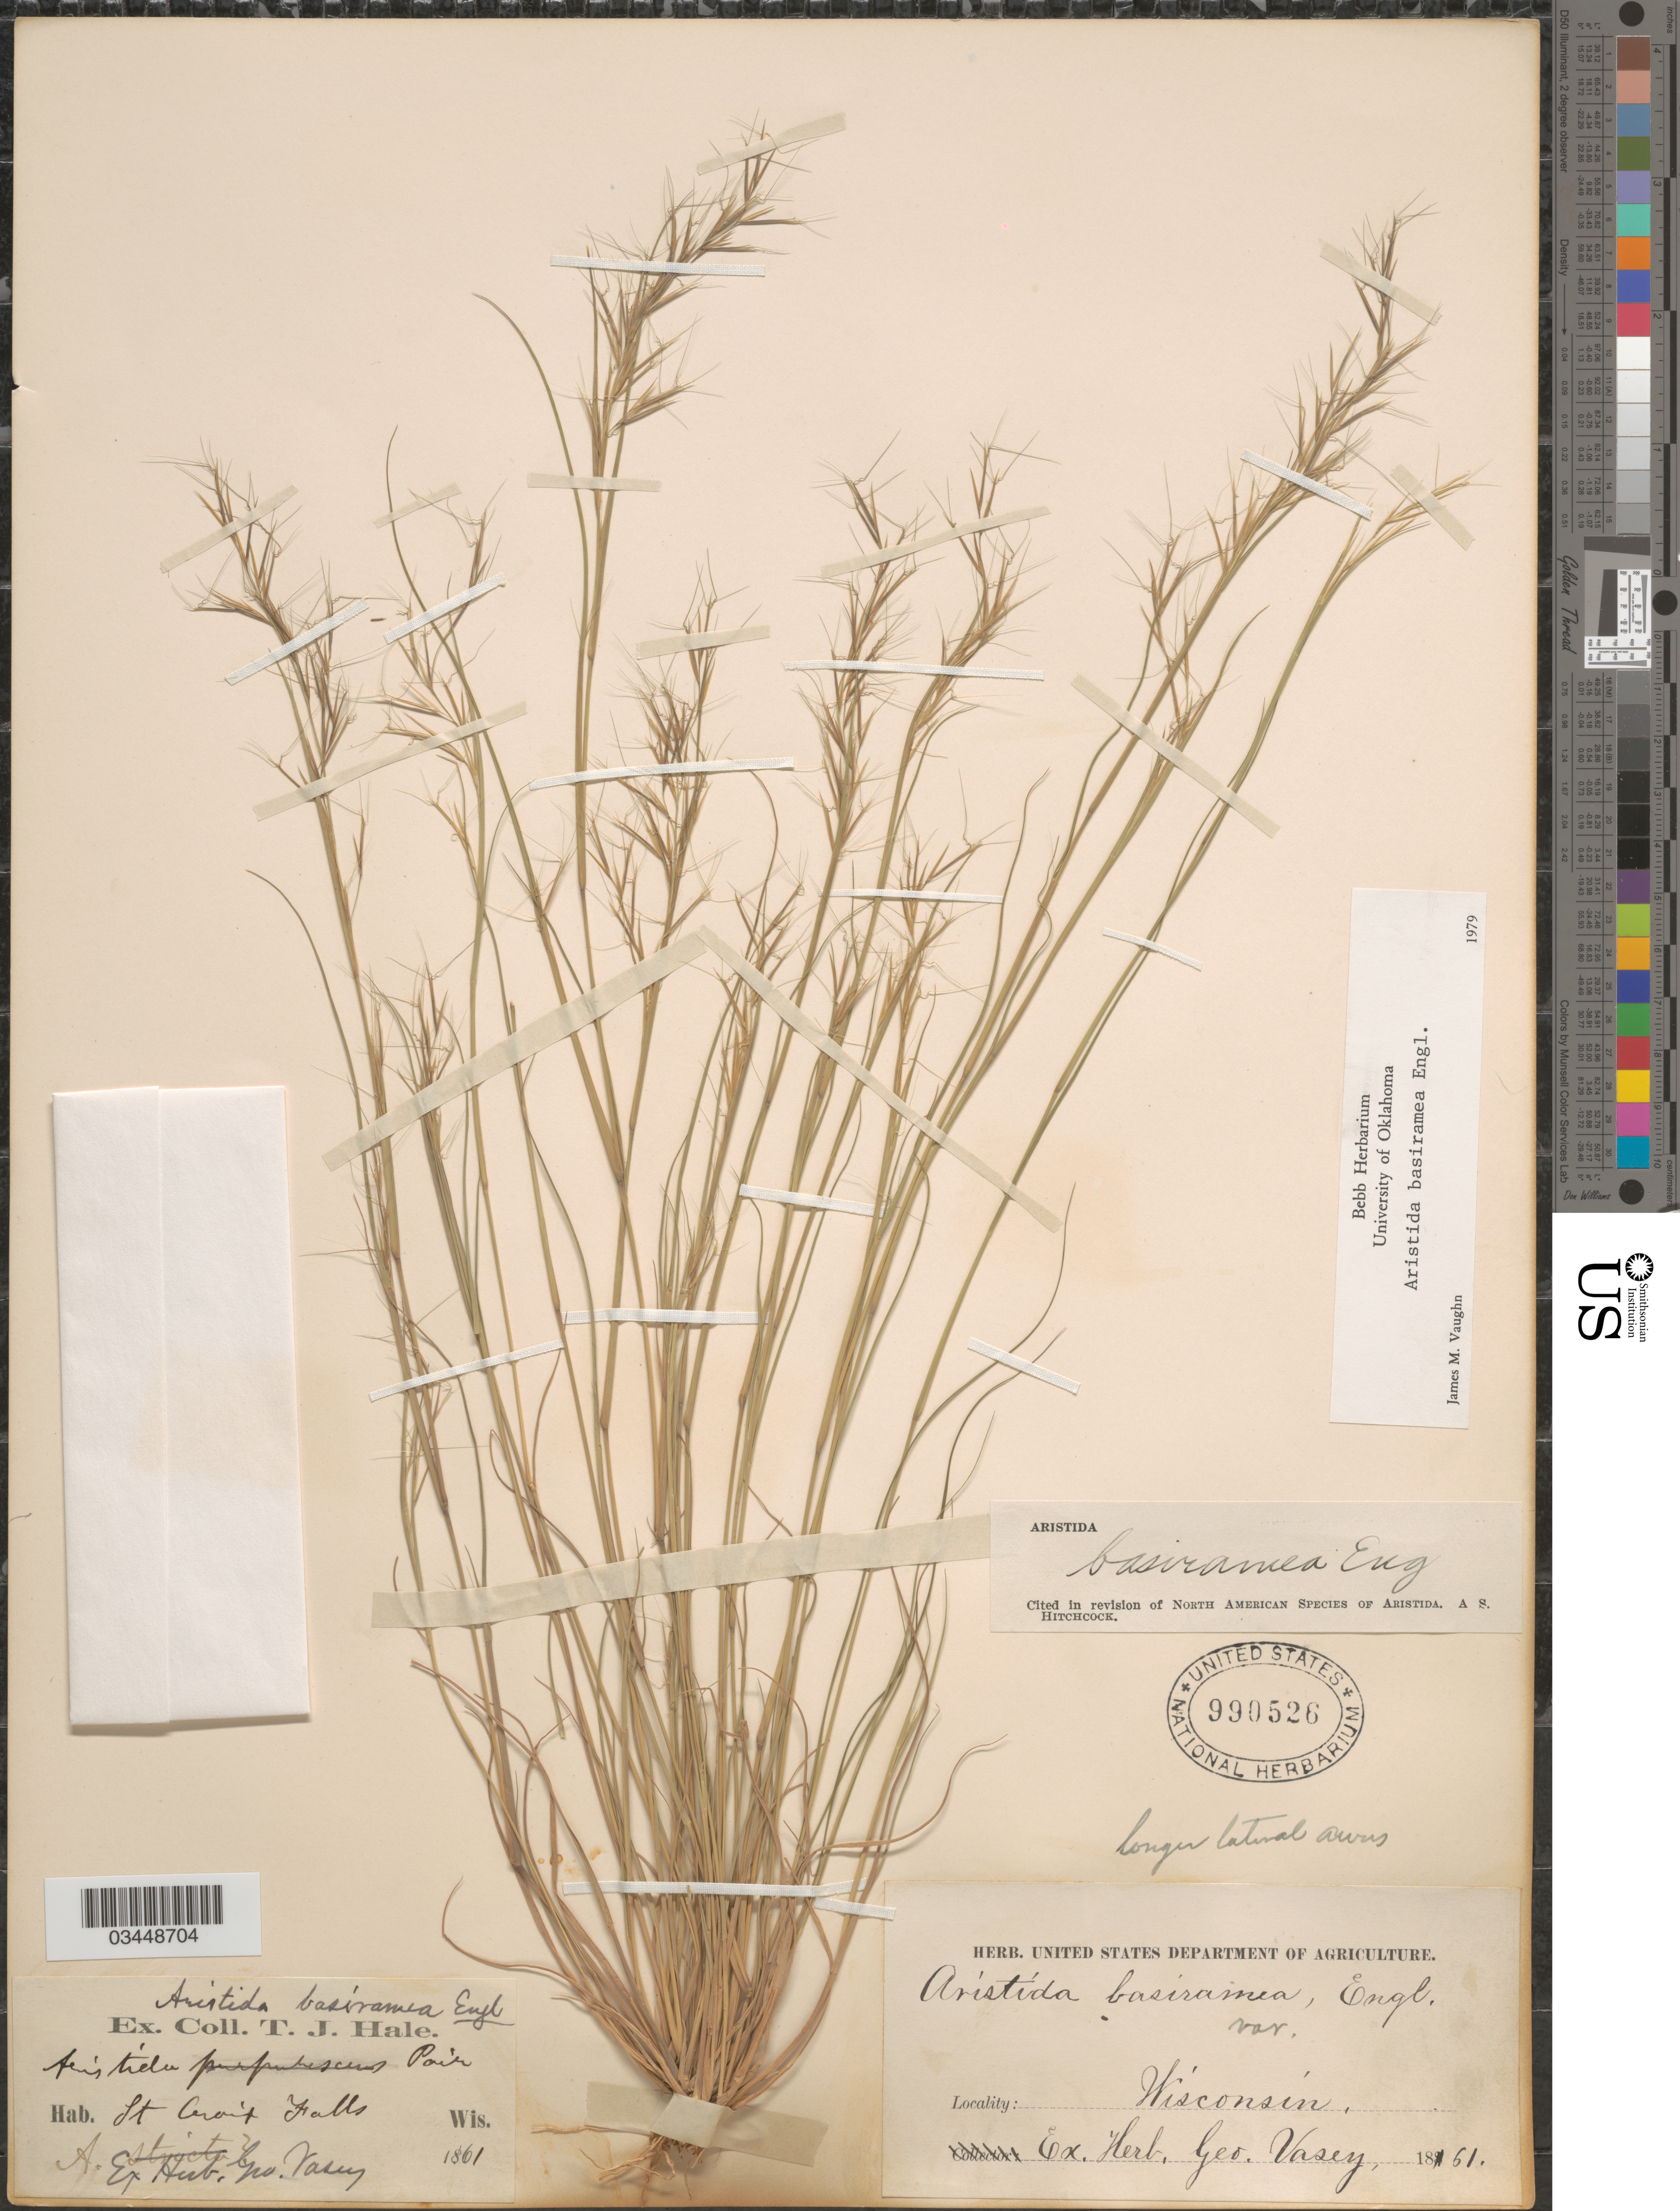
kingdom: Plantae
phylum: Tracheophyta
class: Liliopsida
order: Poales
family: Poaceae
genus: Aristida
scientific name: Aristida basiramea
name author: Engelm. ex Vasey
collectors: T. Hale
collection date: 1861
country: United States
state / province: Wisconsin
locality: St Croix Falls.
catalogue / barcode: US 990526